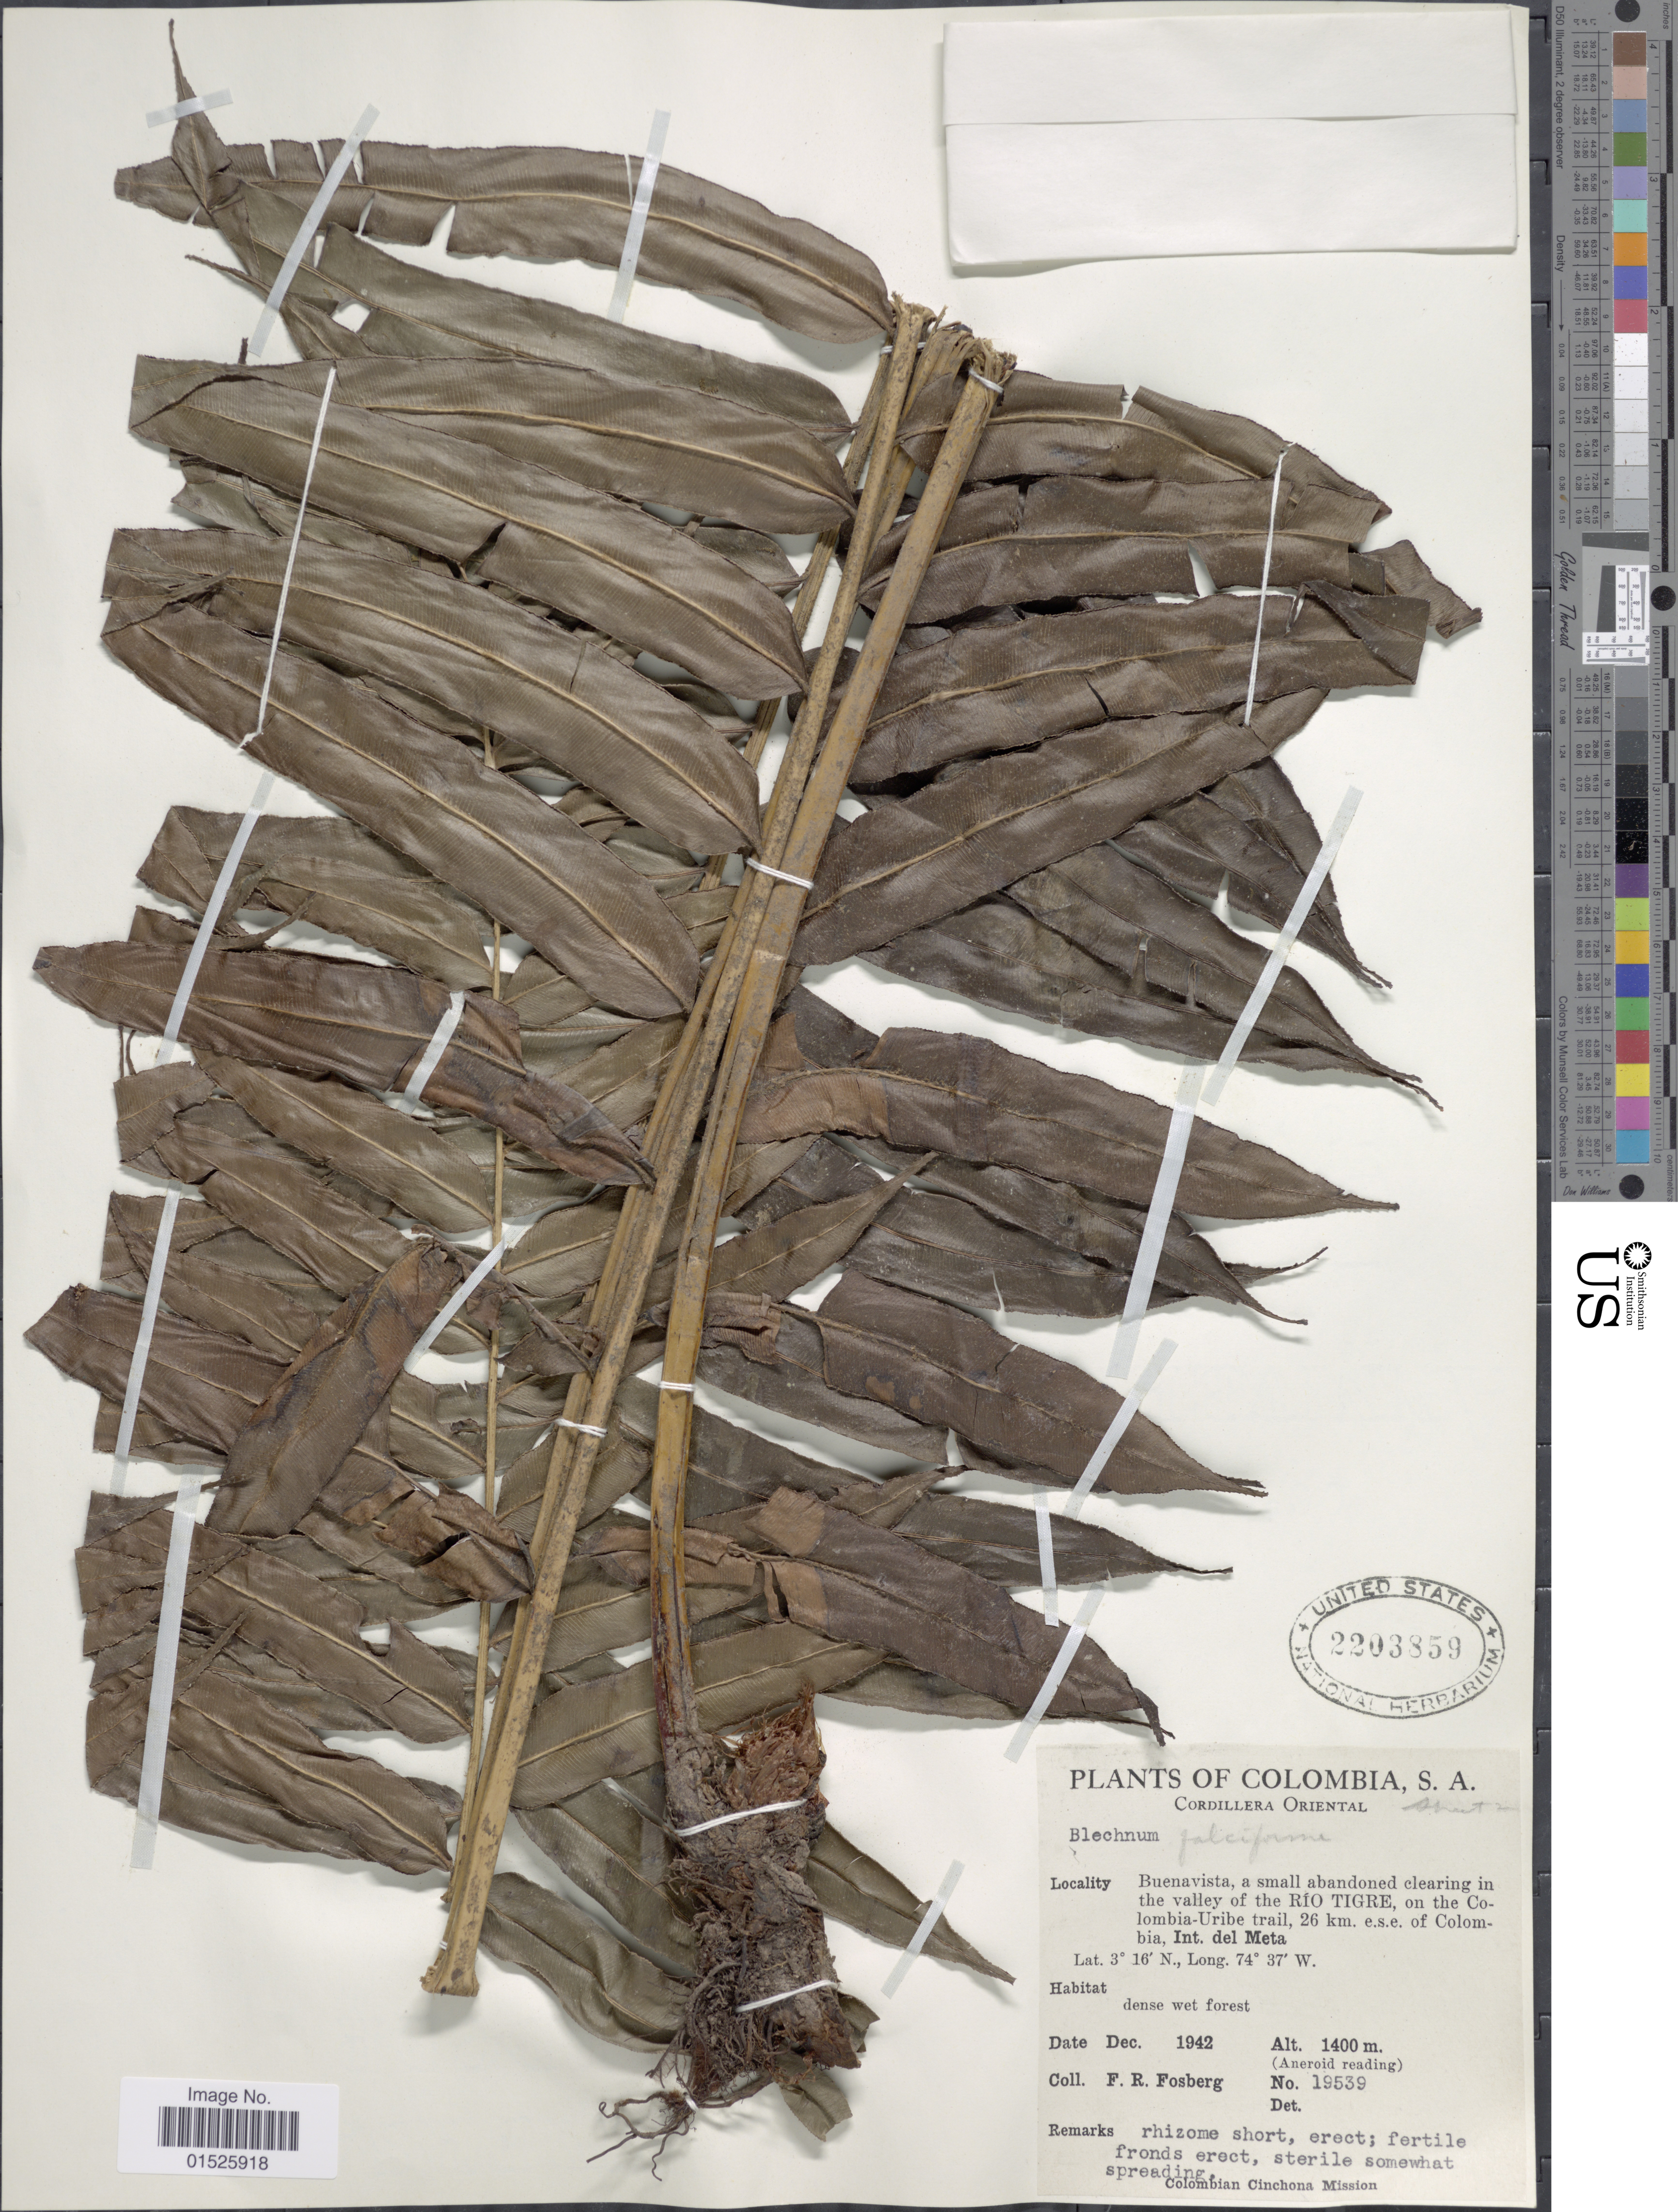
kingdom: Plantae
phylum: Tracheophyta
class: Polypodiopsida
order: Polypodiales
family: Blechnaceae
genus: Blechnum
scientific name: Blechnum falciforme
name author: (Liebm.) C. Chr.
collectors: F. R. Fosberg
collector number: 19539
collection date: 1942-12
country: Colombia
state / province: Meta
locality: Buenavista, a small abandoned clearing in the valley of the Río Tigre, on the Colombia-Uribe trail, 26 km. e.s.e. of Colombia, Int. del Meta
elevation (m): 1400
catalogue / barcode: US 2203859